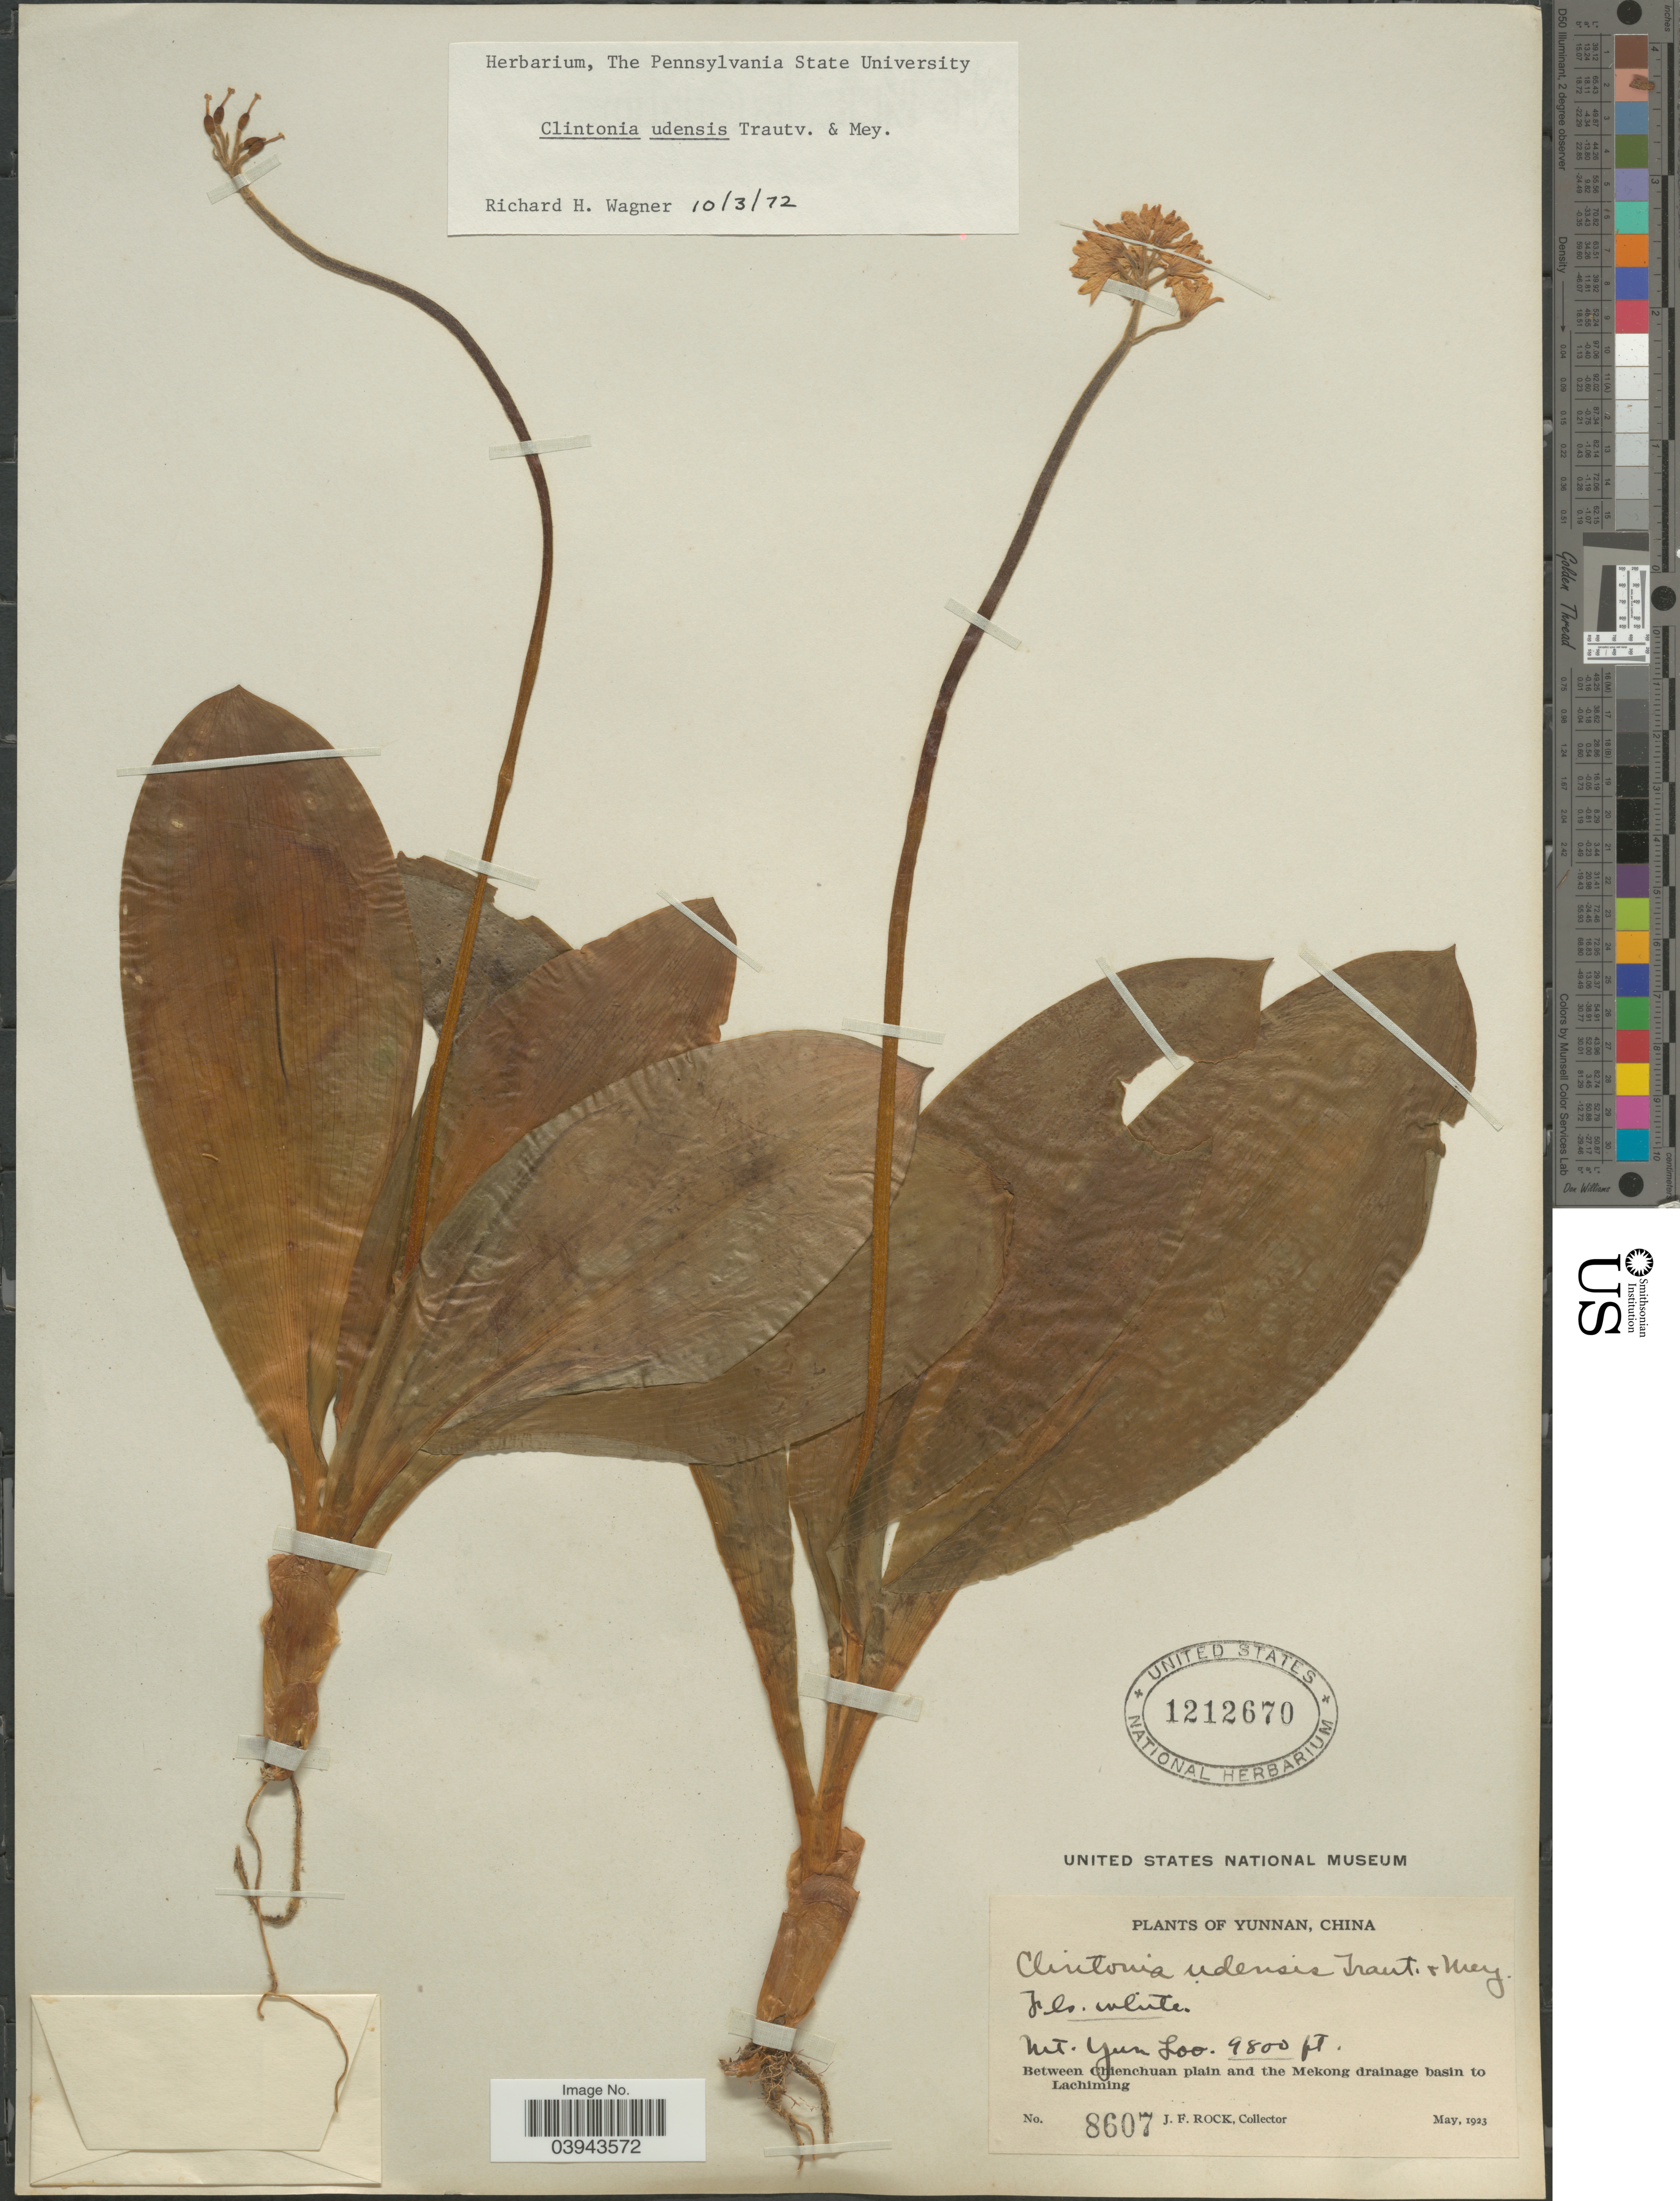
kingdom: Plantae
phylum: Tracheophyta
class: Liliopsida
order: Liliales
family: Liliaceae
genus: Clintonia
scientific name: Clintonia udensis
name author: Trautv. & C.A. Mey.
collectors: J. Rock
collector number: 8607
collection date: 1923-05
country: China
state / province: Yunnan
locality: Mt. Yun Loo. between Chienchuan plain and the Mekong drainage basin of Lachiming.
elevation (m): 2987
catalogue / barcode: US 1212670